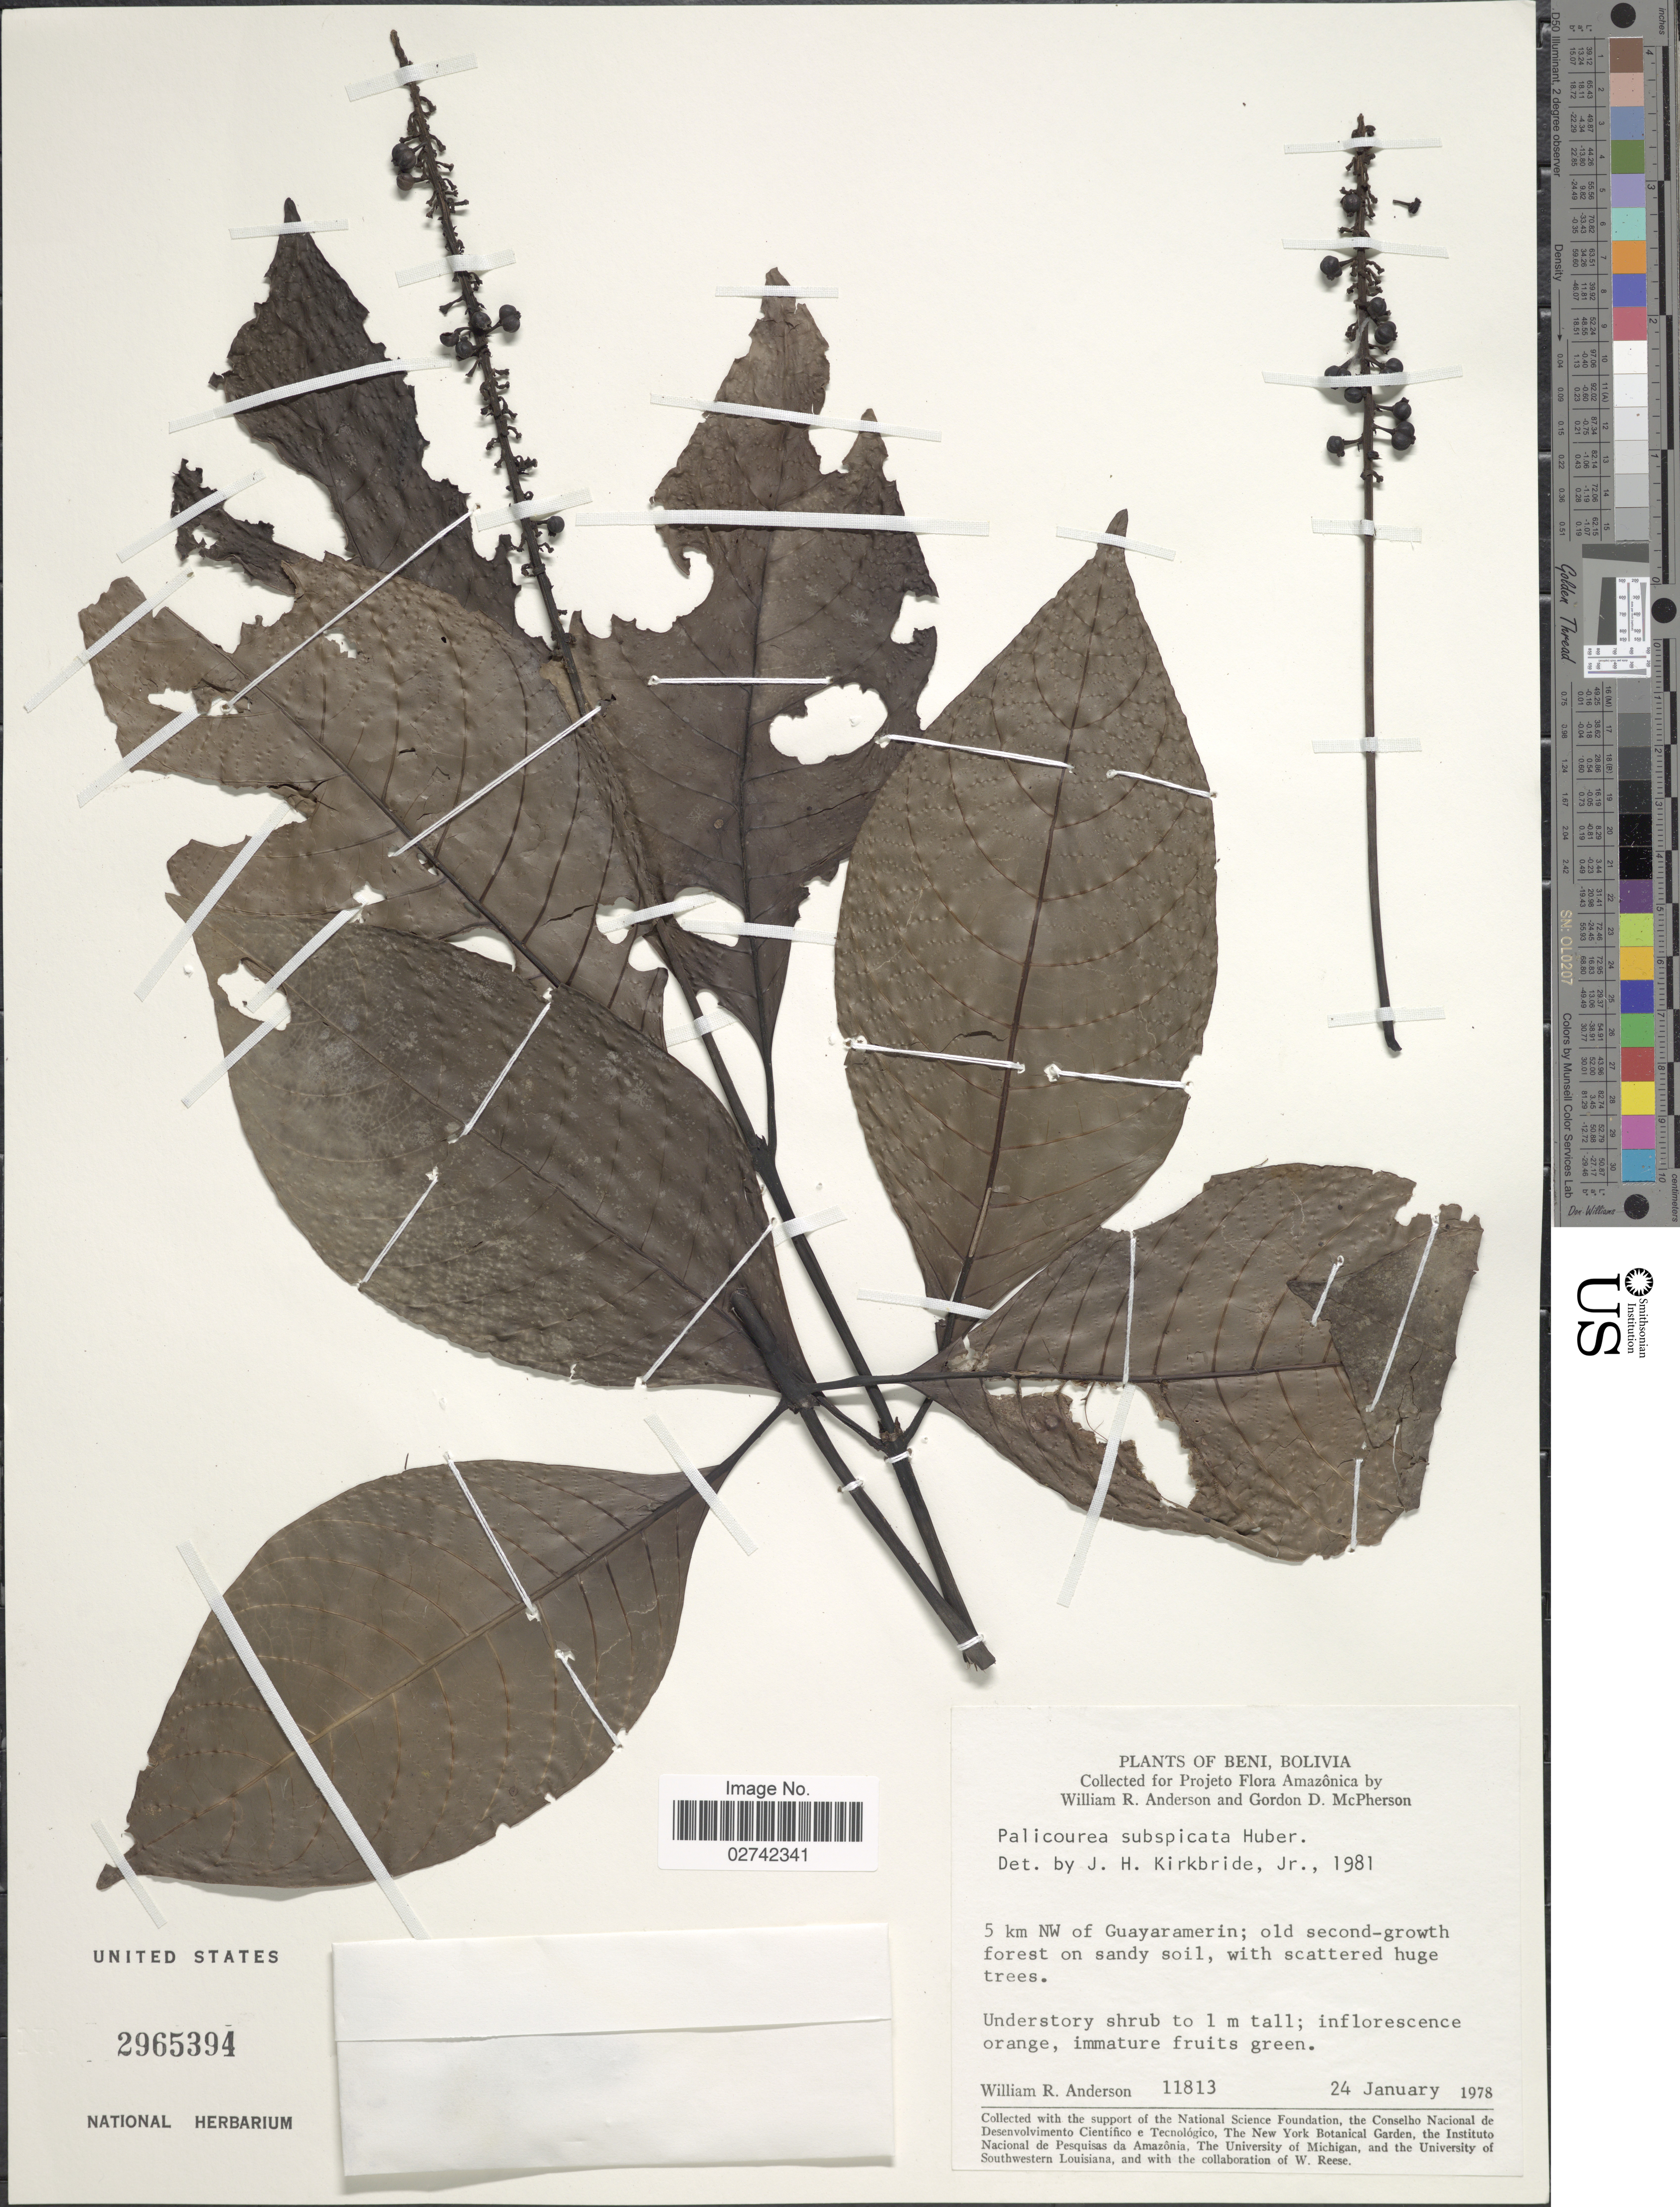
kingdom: Plantae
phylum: Tracheophyta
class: Magnoliopsida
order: Gentianales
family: Rubiaceae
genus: Palicourea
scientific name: Palicourea subspicata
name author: Huber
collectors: W. R. Anderson & G. D. McPherson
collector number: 11813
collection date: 1978-01-24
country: Bolivia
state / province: Beni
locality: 5 km NW of Guayaramerin; old second-growth forest on sandy soil.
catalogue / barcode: US 2965394